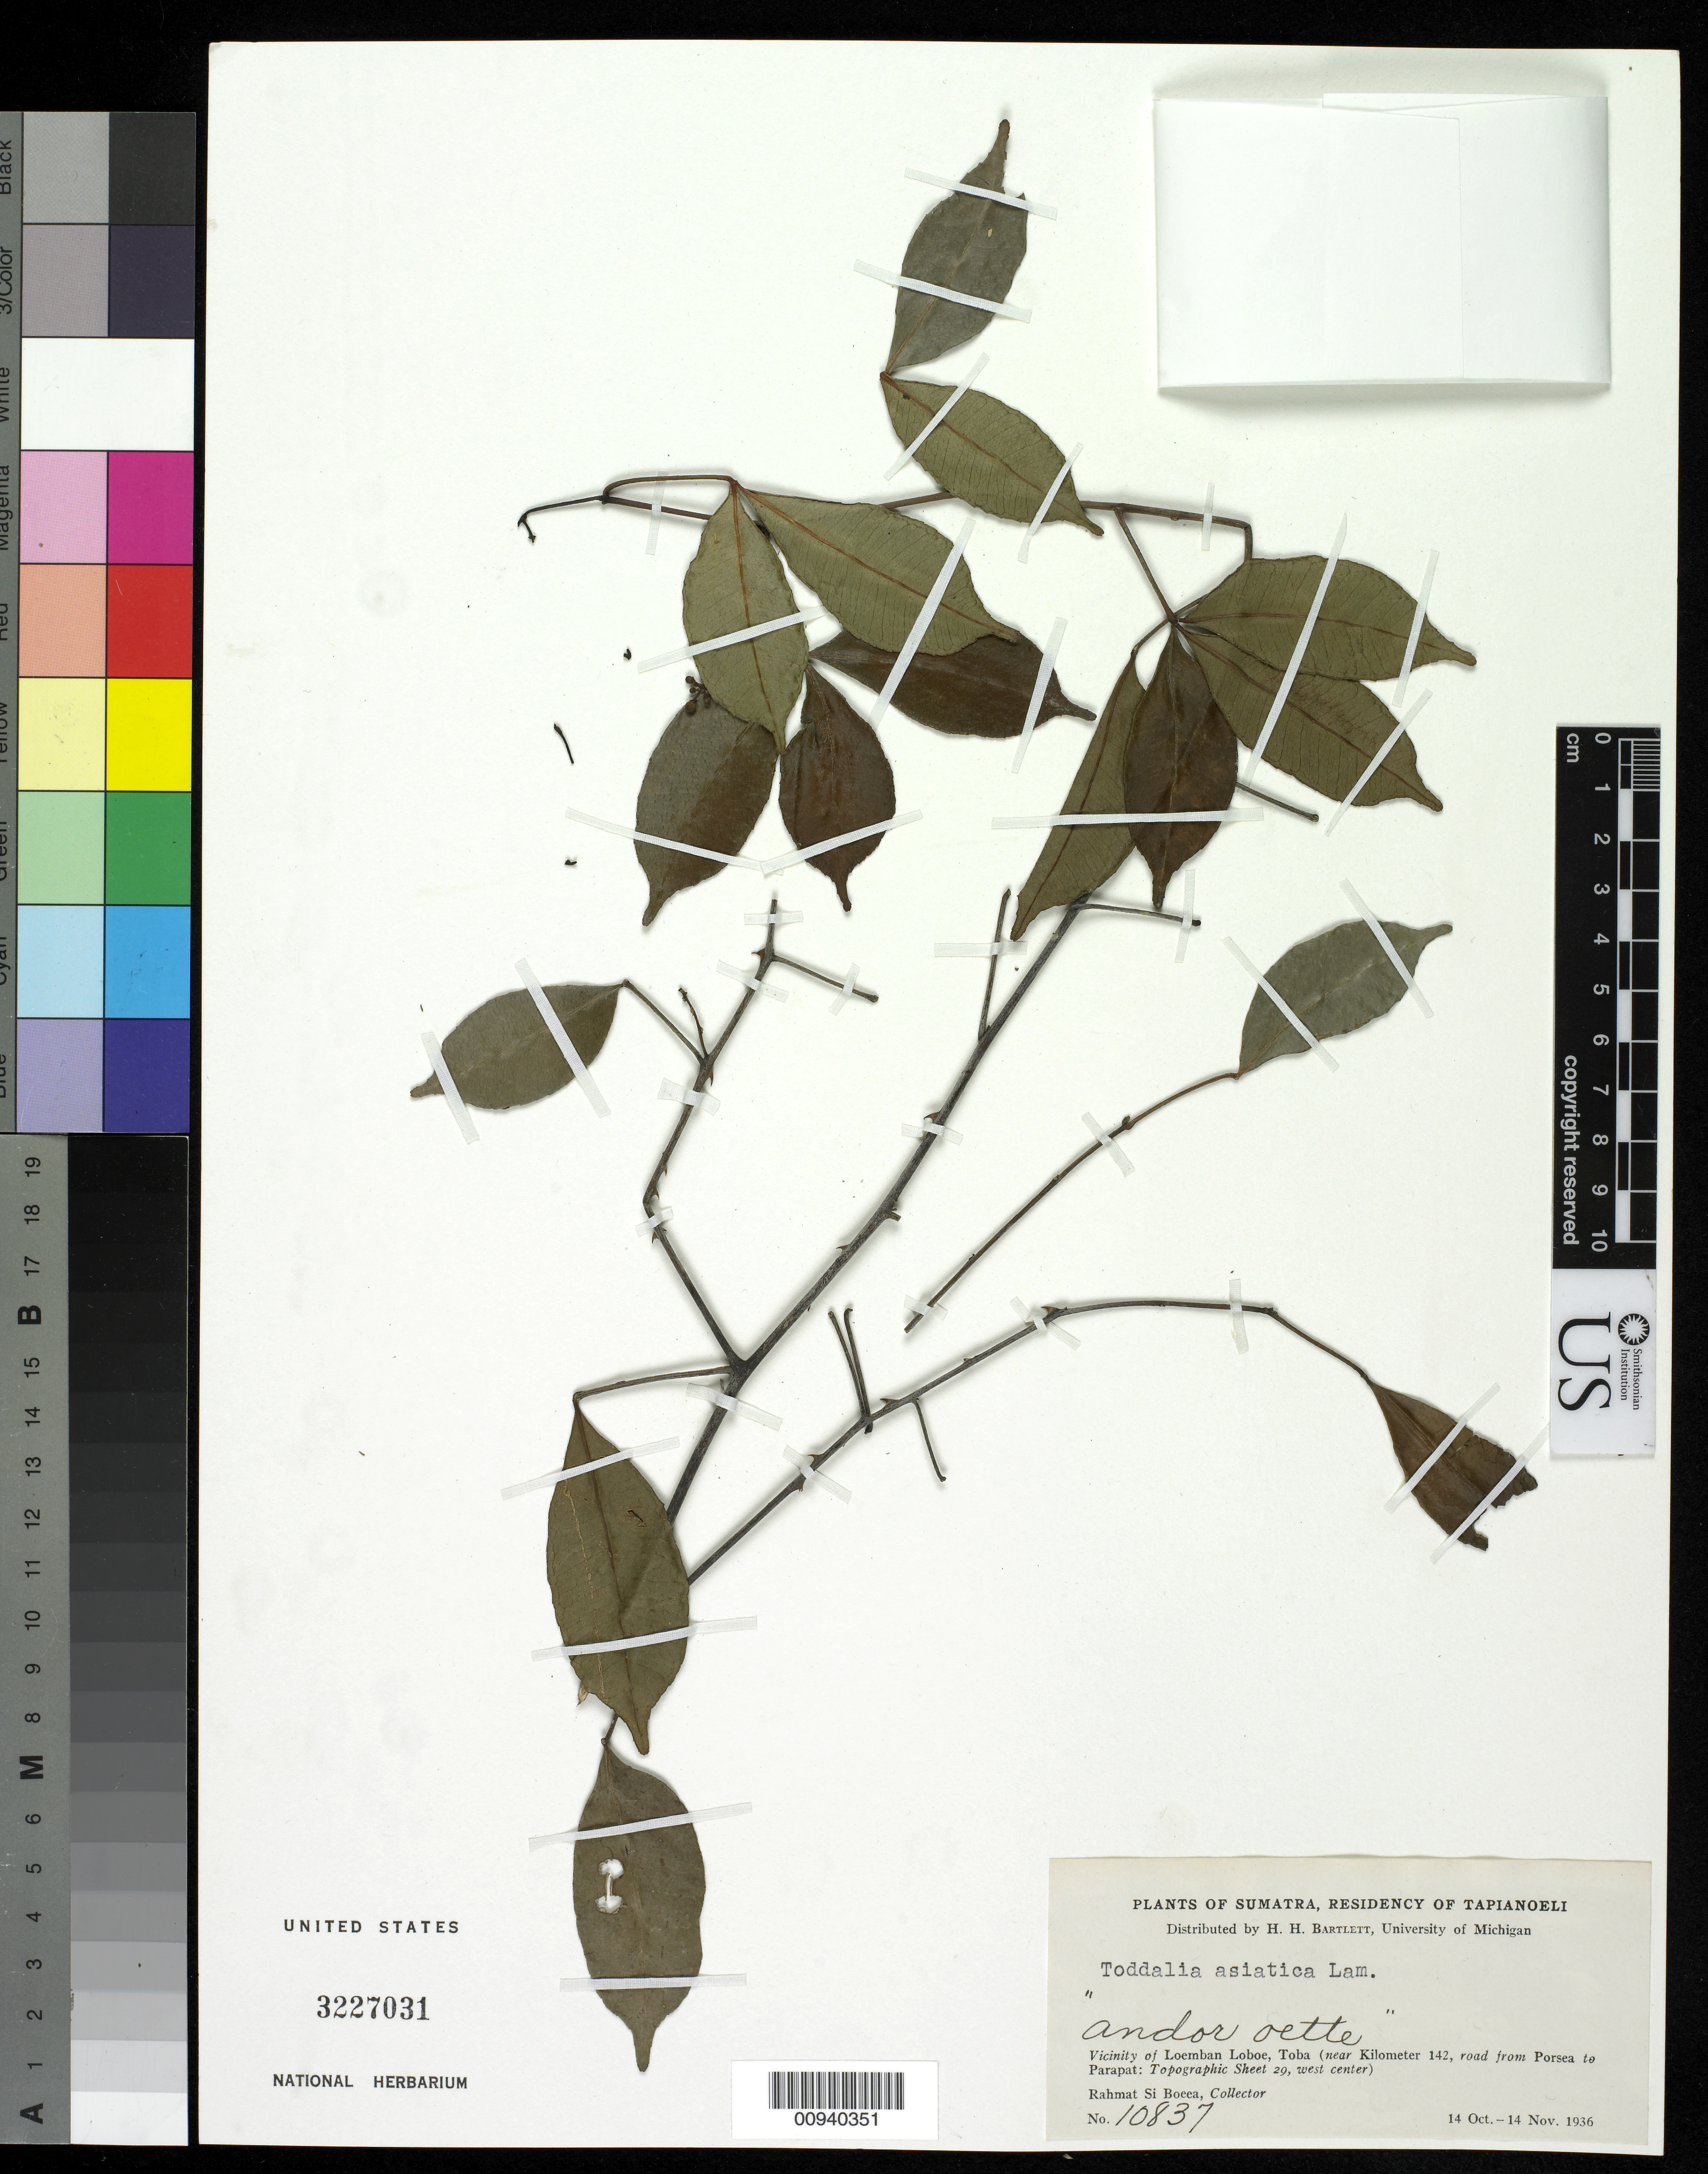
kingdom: Plantae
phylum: Tracheophyta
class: Magnoliopsida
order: Sapindales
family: Rutaceae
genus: Zanthoxylum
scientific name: Zanthoxylum asiaticum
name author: (L.) Appelhans et al.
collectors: Rahmat Si Boeea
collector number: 10837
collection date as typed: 14 Oct 1936 to 10 Nov 1936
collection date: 1936-10-14/1936-11-10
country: Indonesia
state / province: Sumatra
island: Sumatra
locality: Vicinity of Loemban Loboe, Toba (near Kilometer 142, road from Porsea to Parapat)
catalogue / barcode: US 3227031